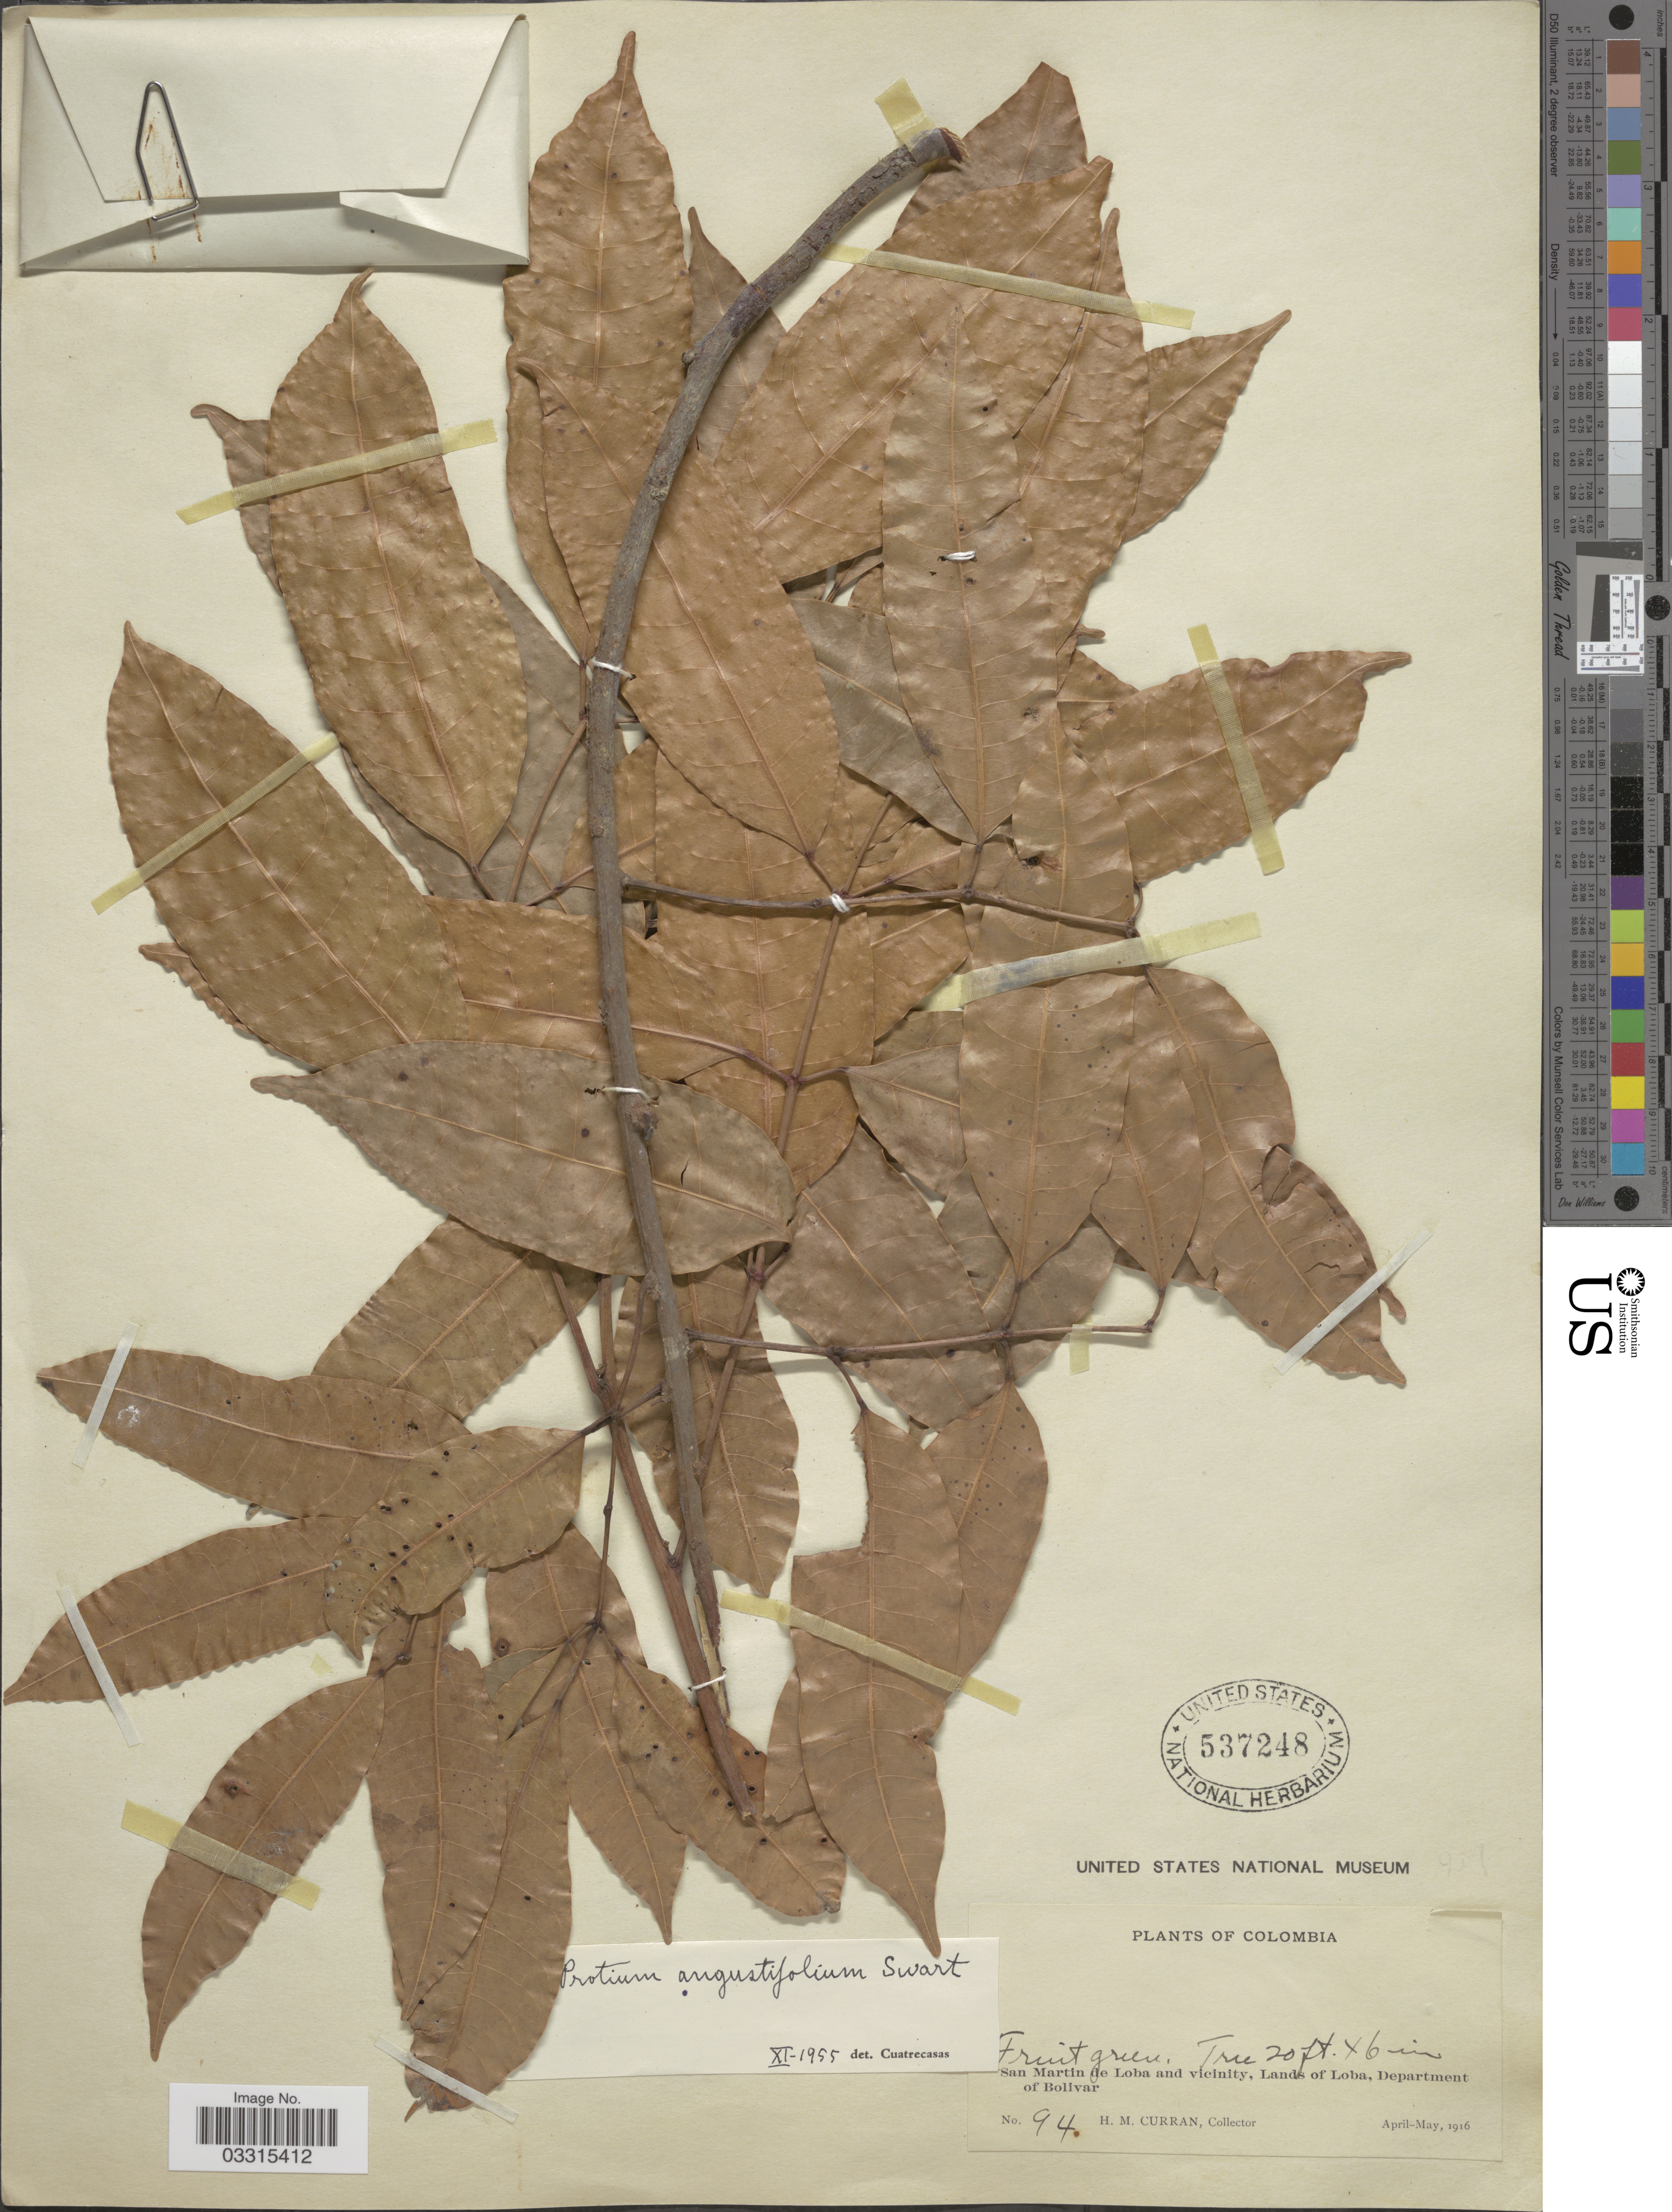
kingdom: Plantae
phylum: Tracheophyta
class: Magnoliopsida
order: Sapindales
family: Burseraceae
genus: Protium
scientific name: Protium sp.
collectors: H. M. Curran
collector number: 94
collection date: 1916-04/1916-05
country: Colombia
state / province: Bolívar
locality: San Martin de Loba and vicinity, Land of Loba, Department of Bolivar.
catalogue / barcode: US 537248